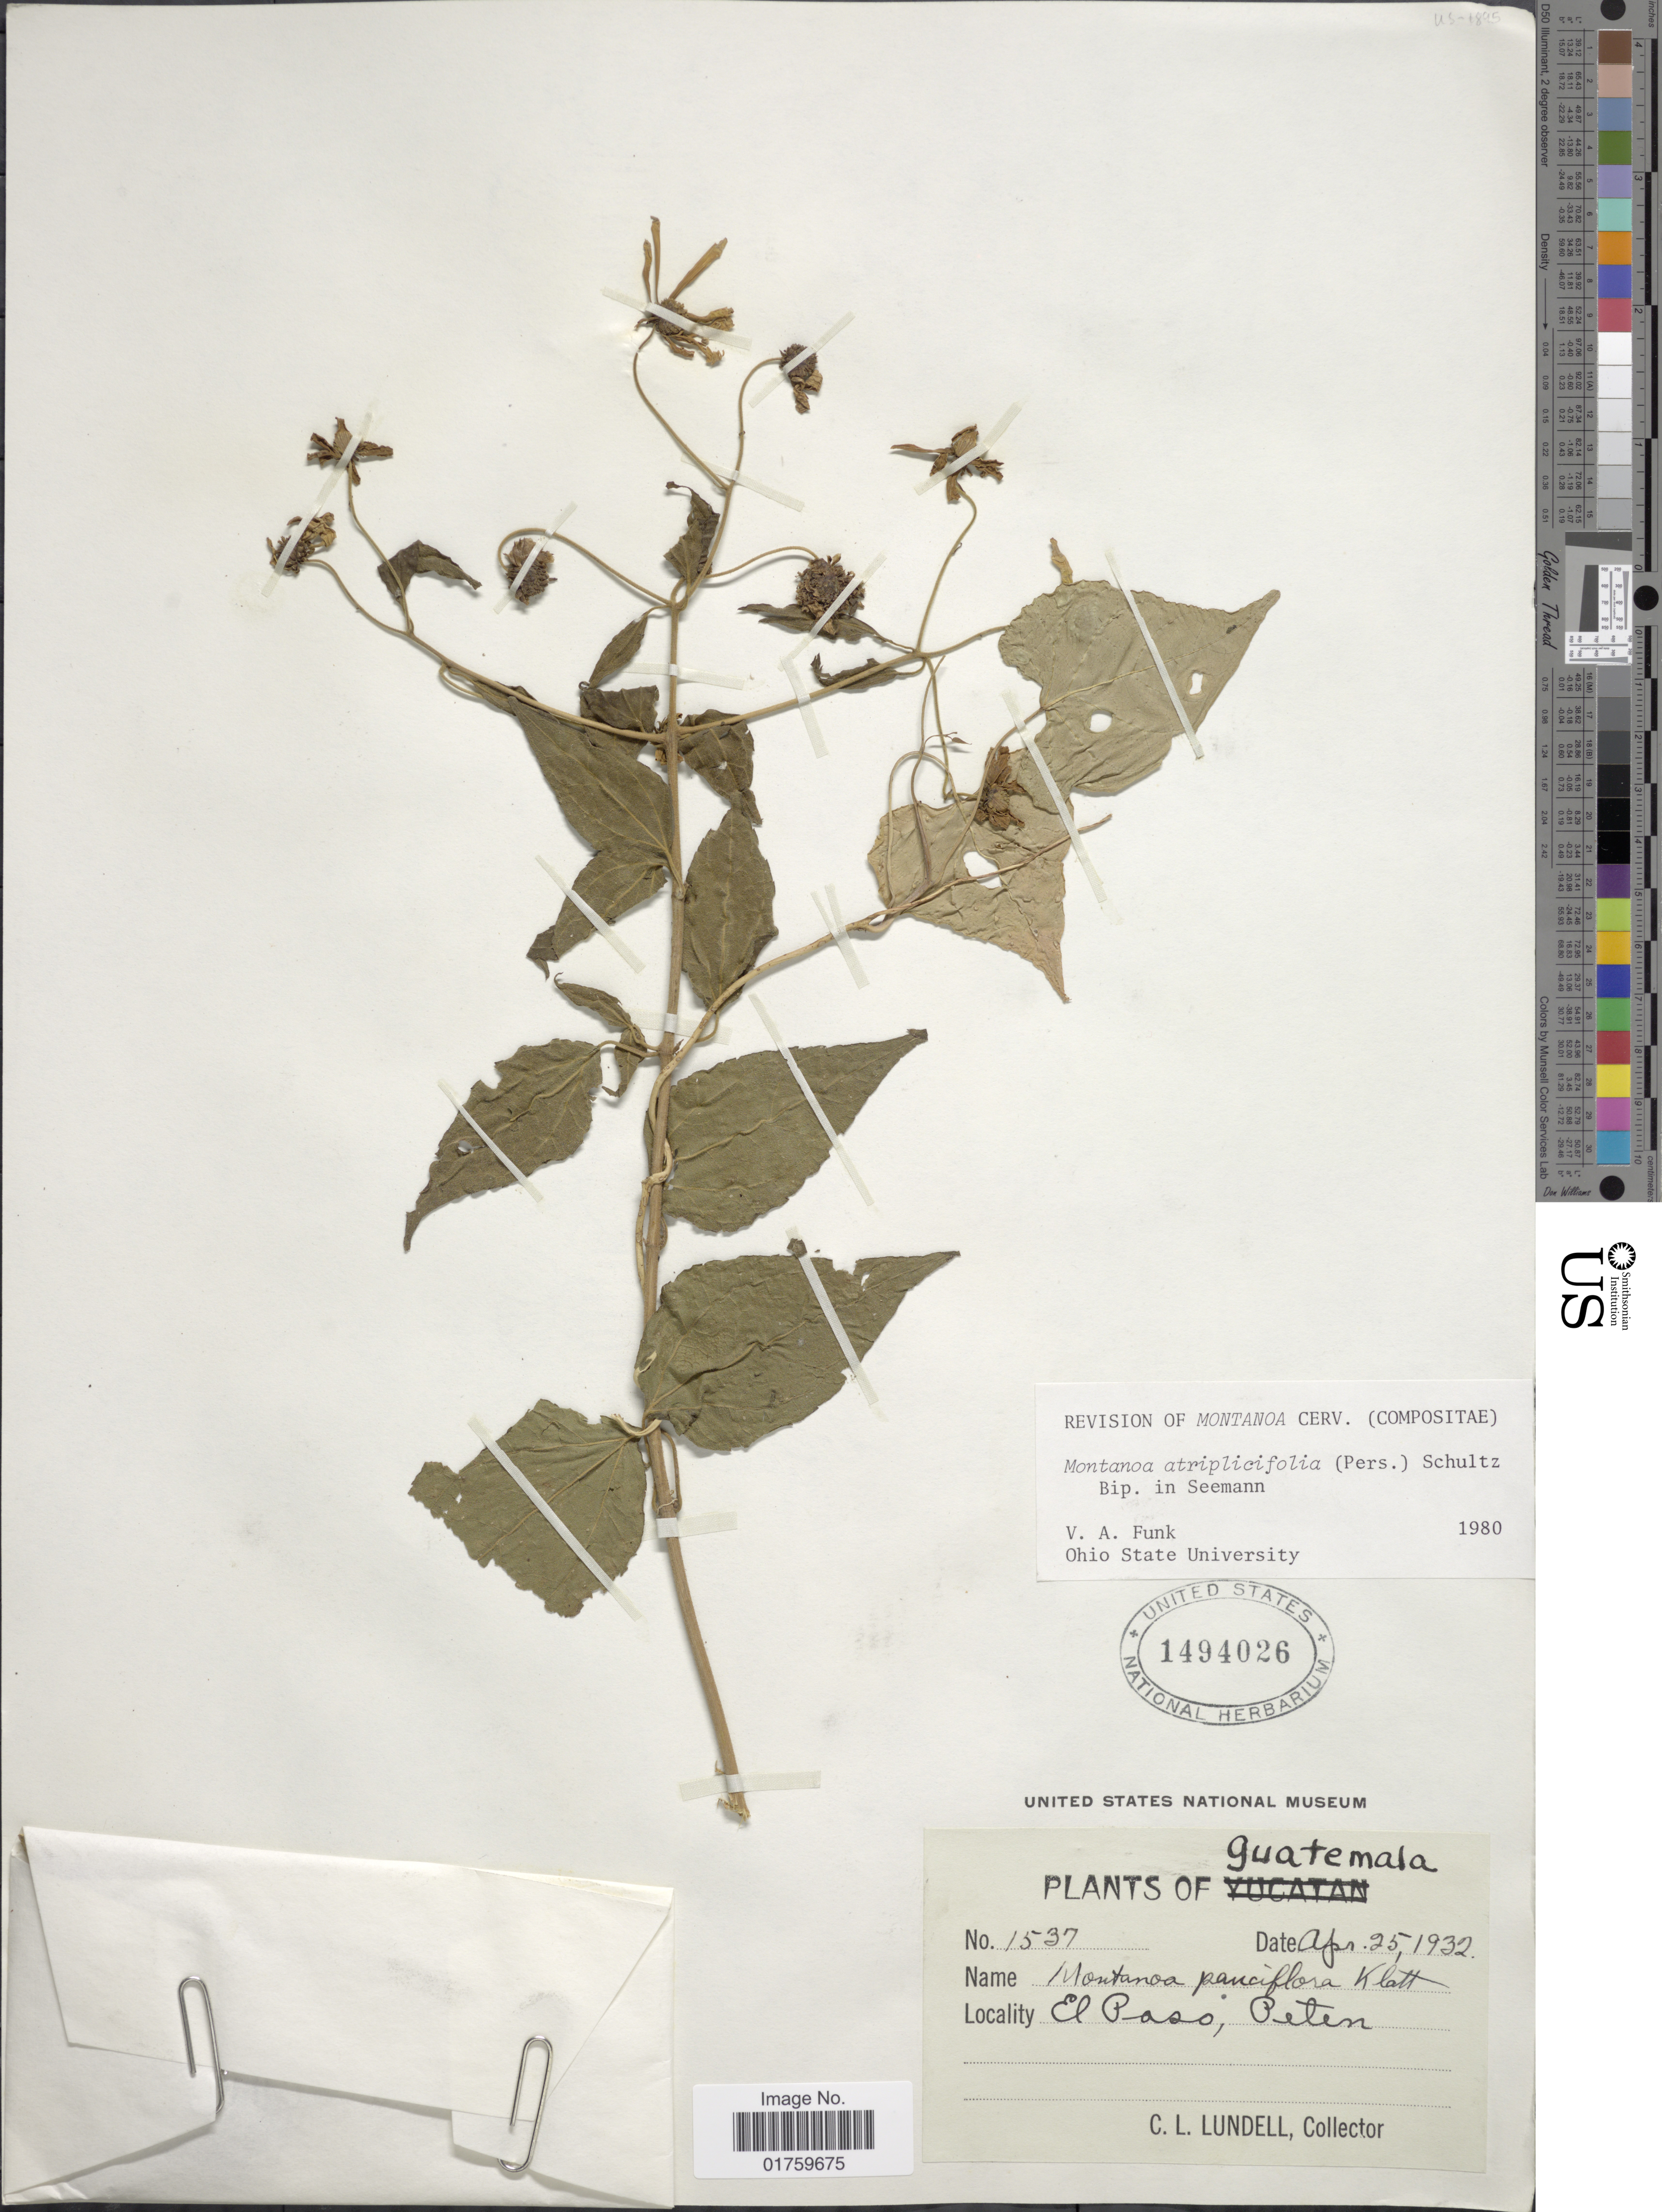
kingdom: Plantae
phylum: Tracheophyta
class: Magnoliopsida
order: Asterales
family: Asteraceae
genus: Montanoa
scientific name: Montanoa atriplicifolia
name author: (Pers.) Sch. Bip.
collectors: C. L. Lundell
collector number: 1537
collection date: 1932-04-25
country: Guatemala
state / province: El Petén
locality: El Paso.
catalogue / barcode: US 1494026